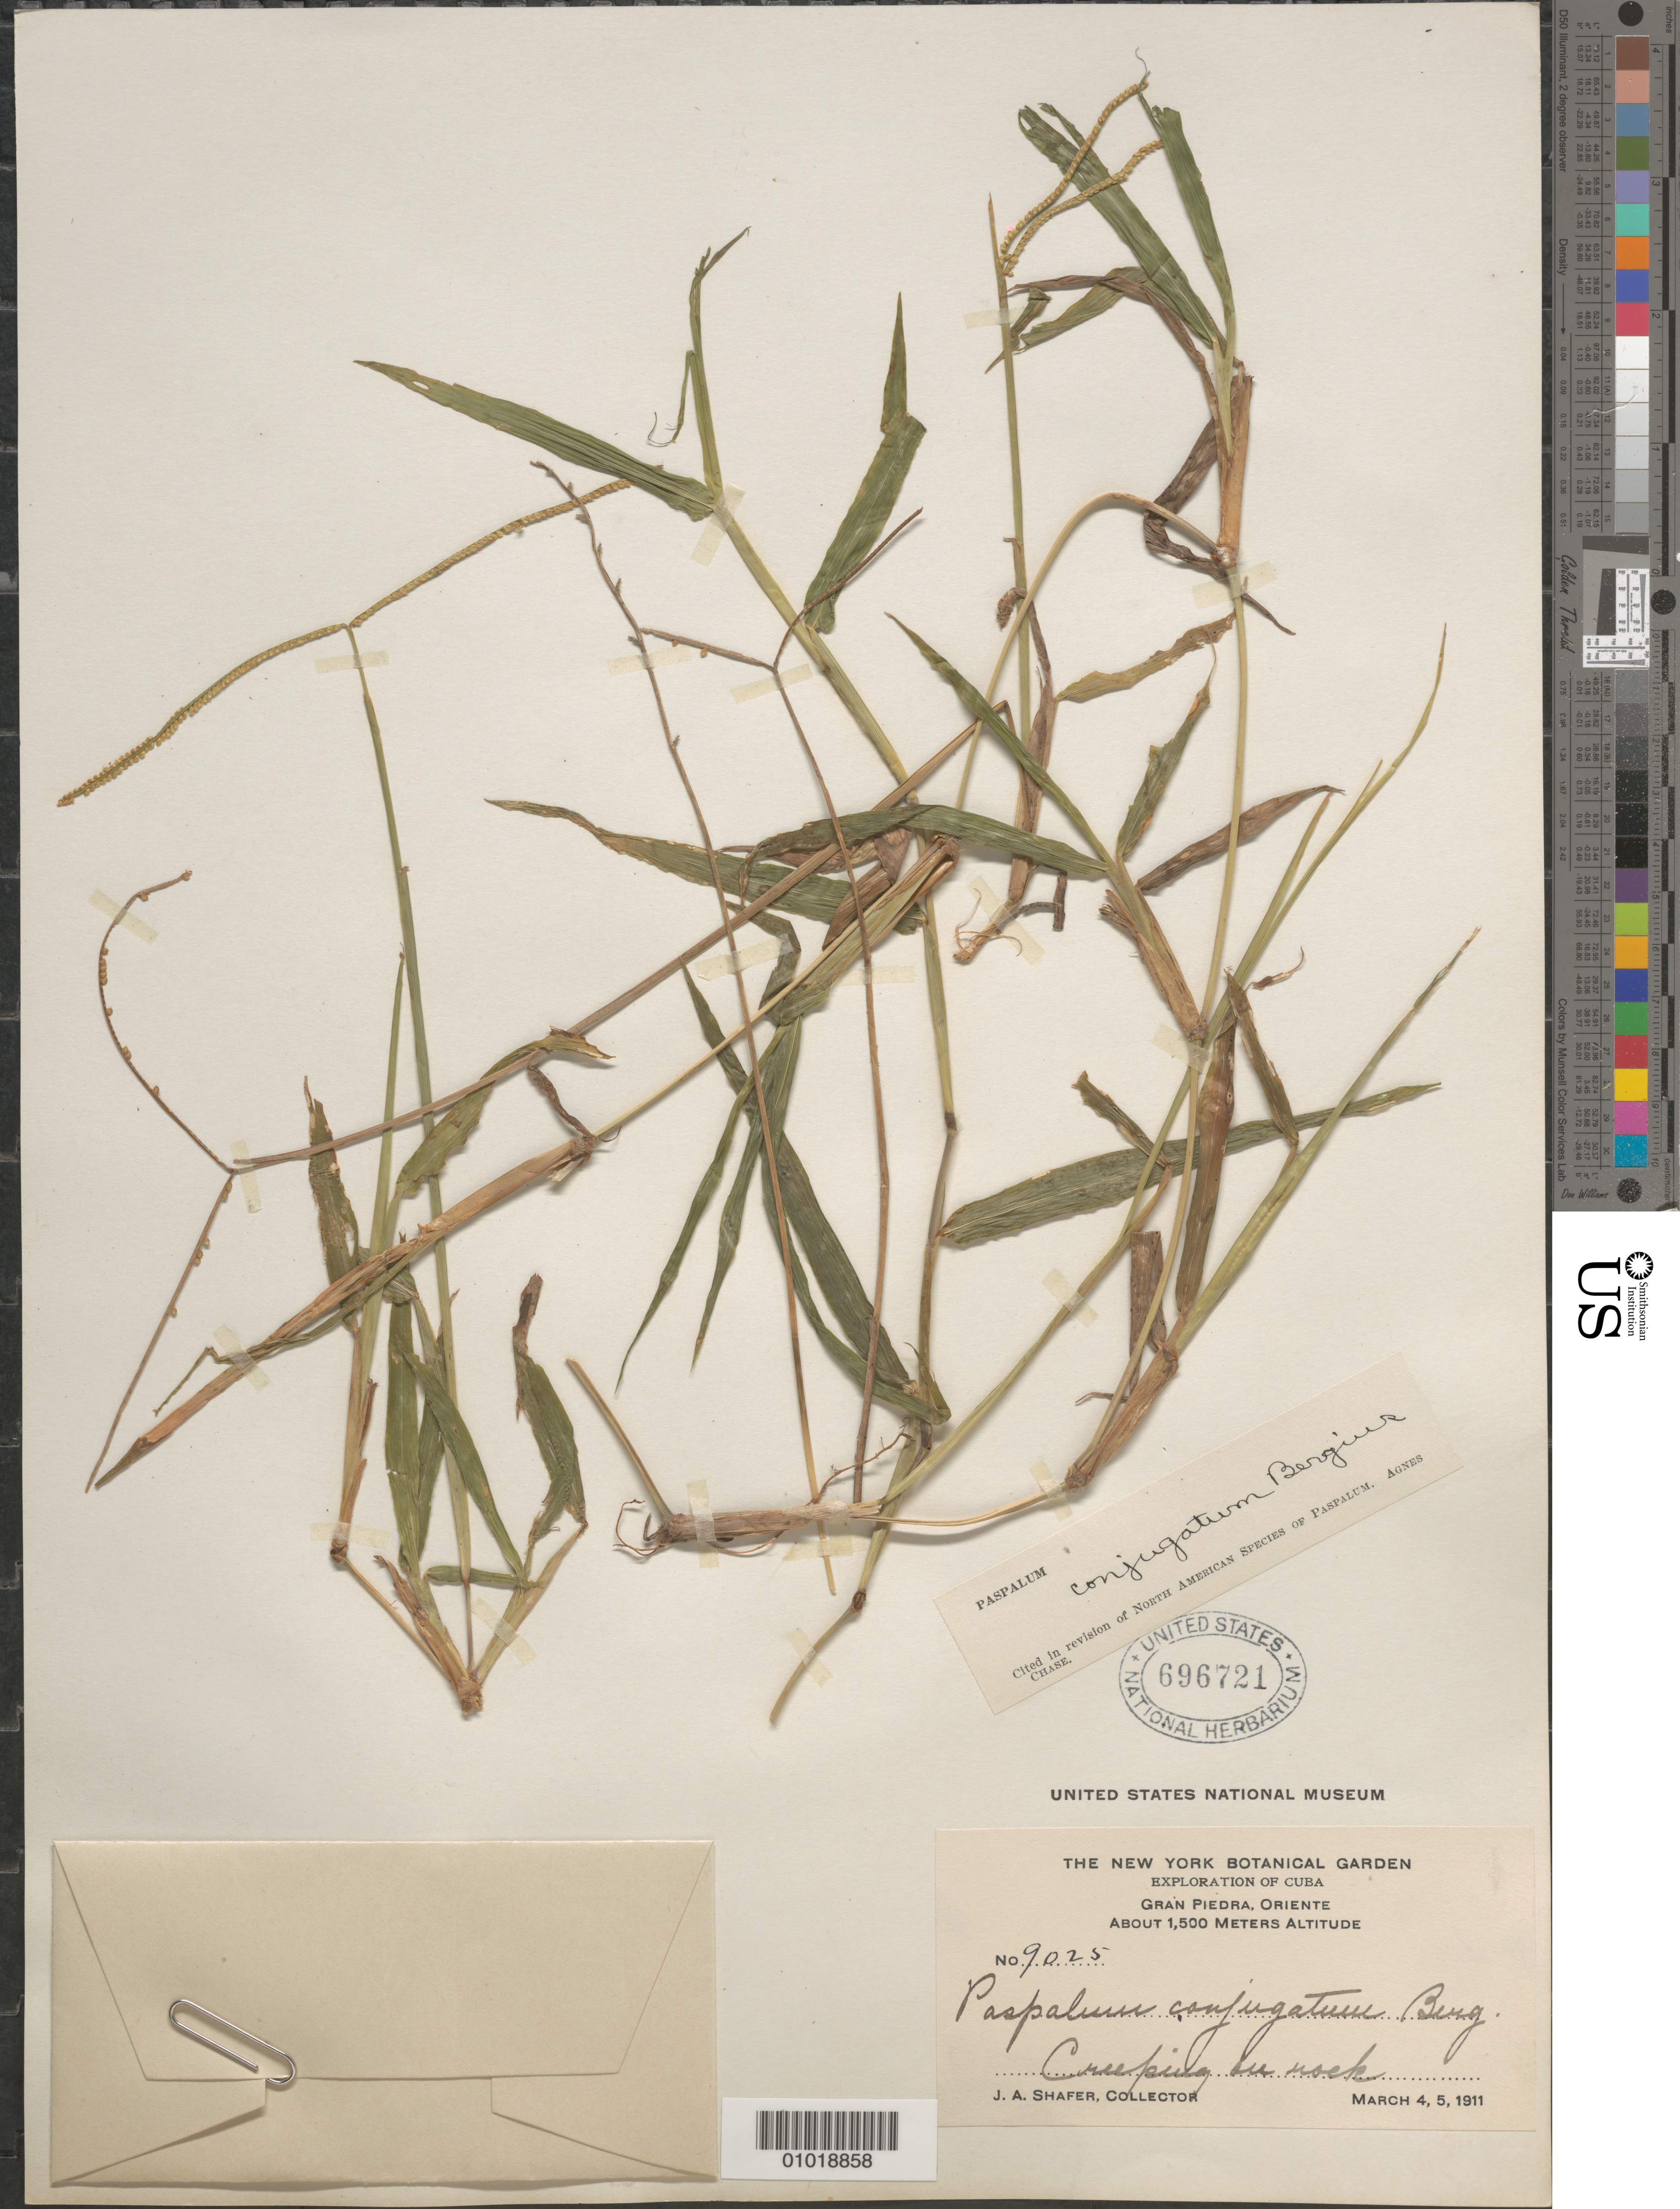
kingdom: Plantae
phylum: Tracheophyta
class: Liliopsida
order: Poales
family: Poaceae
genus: Paspalum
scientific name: Paspalum conjugatum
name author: P.J. Bergius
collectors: J. A. Shafer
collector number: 9025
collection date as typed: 04 Mar 1911 to Mar 1911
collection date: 1911-03-04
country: Cuba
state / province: Santiago de Cuba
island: Cuba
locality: Oriente: Gran Piedra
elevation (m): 1500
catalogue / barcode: US 696721